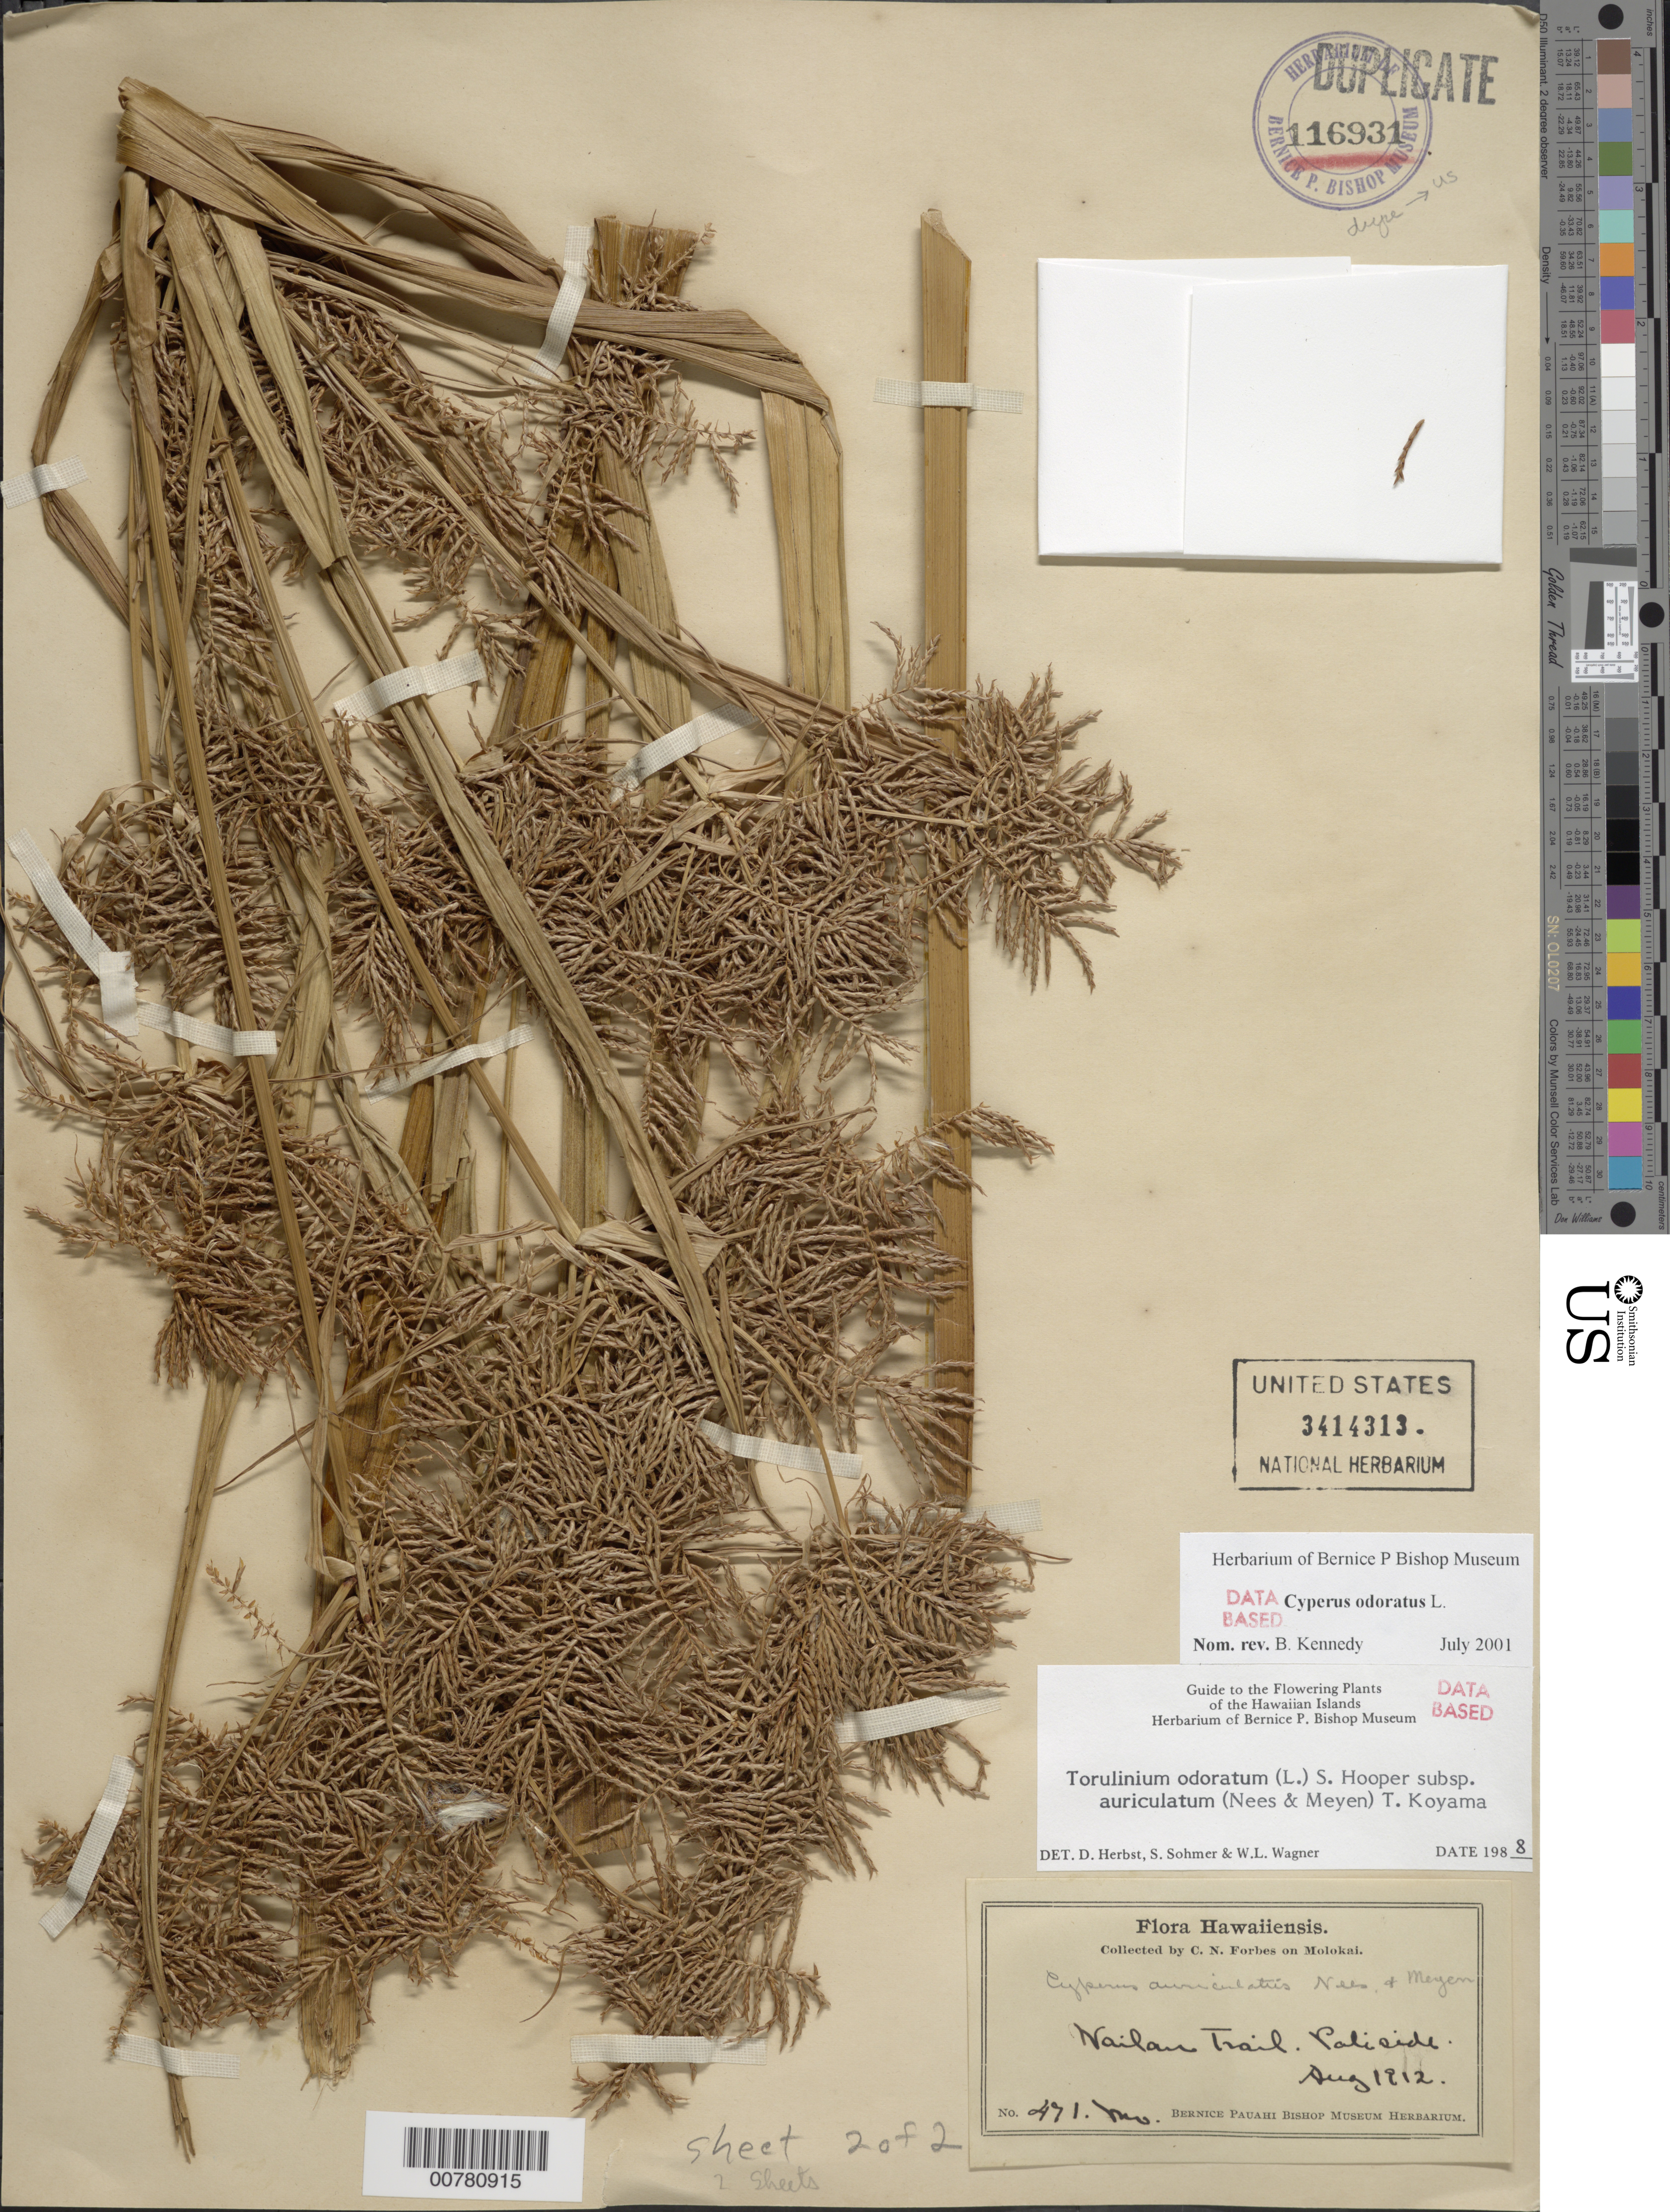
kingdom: Plantae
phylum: Tracheophyta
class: Liliopsida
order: Poales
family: Cyperaceae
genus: Cyperus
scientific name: Cyperus prescottianus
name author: Hook. & Arn.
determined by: Wagner, W. L., (BOT), Smithsonian Institution - National Museum of Natural History (UNITED STATES)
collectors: C. N. Forbes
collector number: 471.Mo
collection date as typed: Aug 1912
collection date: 1912-08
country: United States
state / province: Hawaii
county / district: Maui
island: Moloka'i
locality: Wailau Trail, Pali side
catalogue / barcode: US 3414313